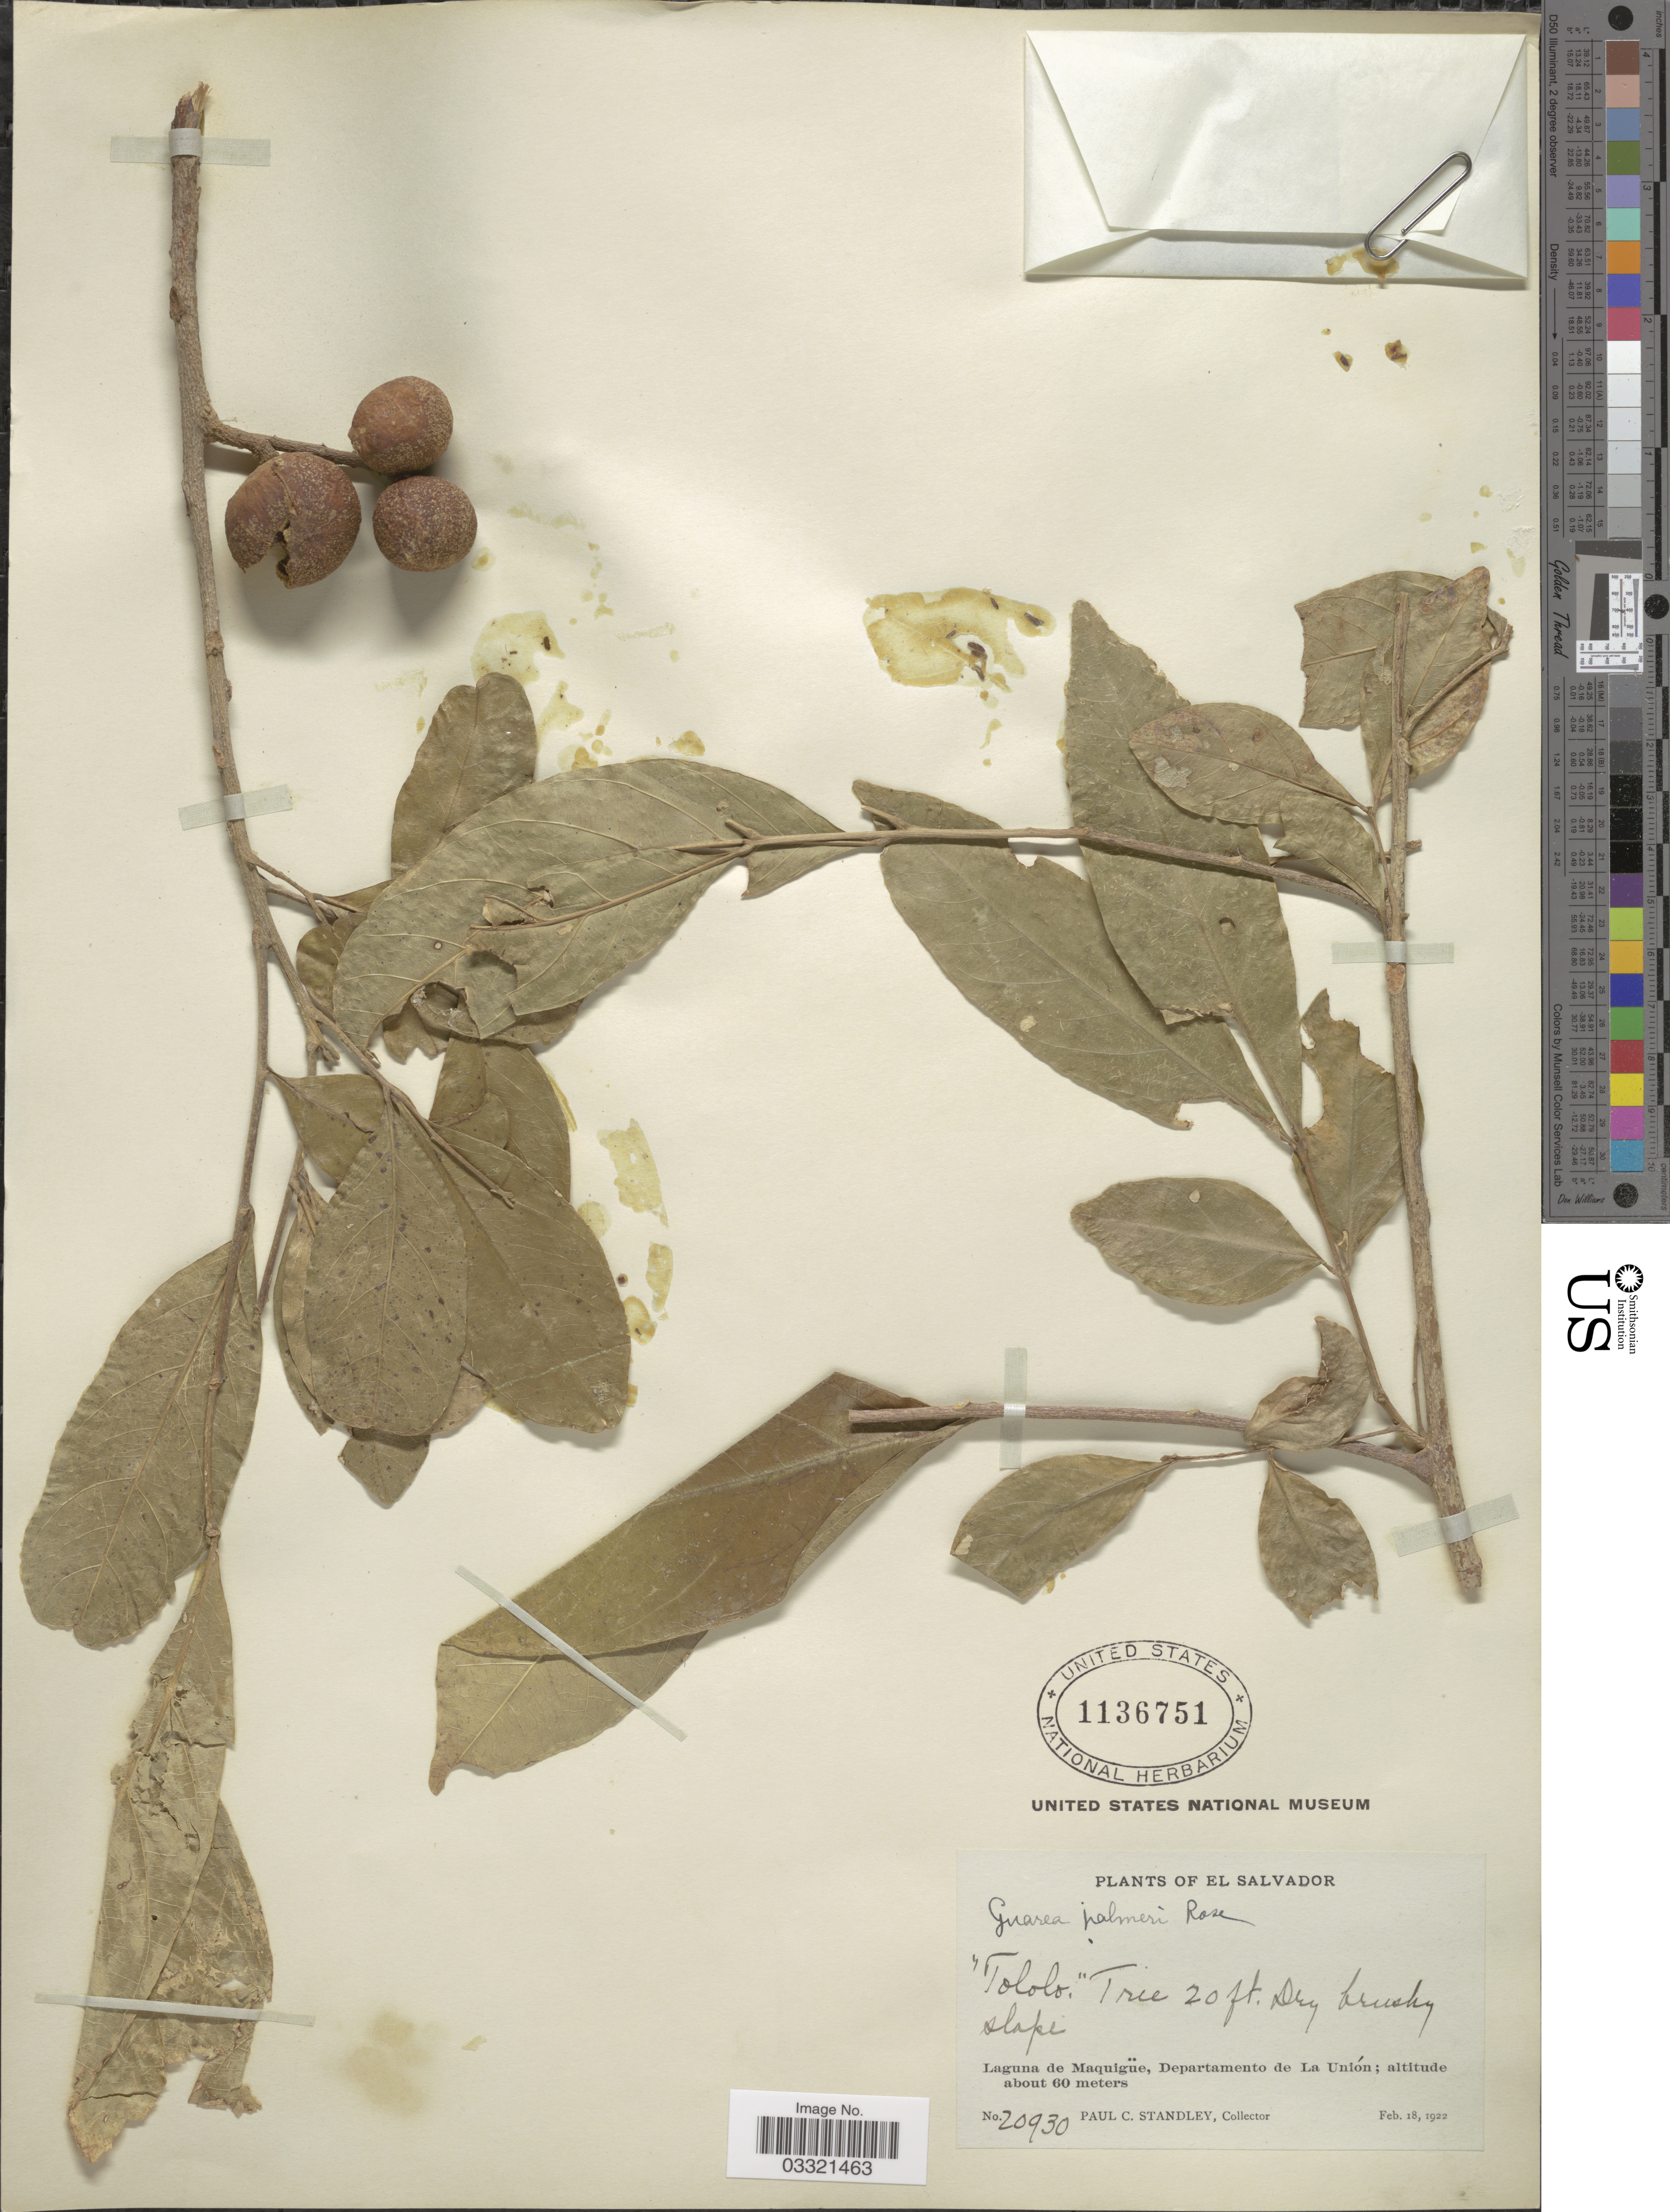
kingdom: Plantae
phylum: Tracheophyta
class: Magnoliopsida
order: Sapindales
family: Meliaceae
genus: Guarea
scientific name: Guarea palmeri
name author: Rose ex C. DC.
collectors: P. C. Standley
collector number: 20930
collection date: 1922-02-18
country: El Salvador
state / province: La Union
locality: Laguna de Maquigüe, Departamento de La Unión.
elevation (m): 60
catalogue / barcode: US 1136751